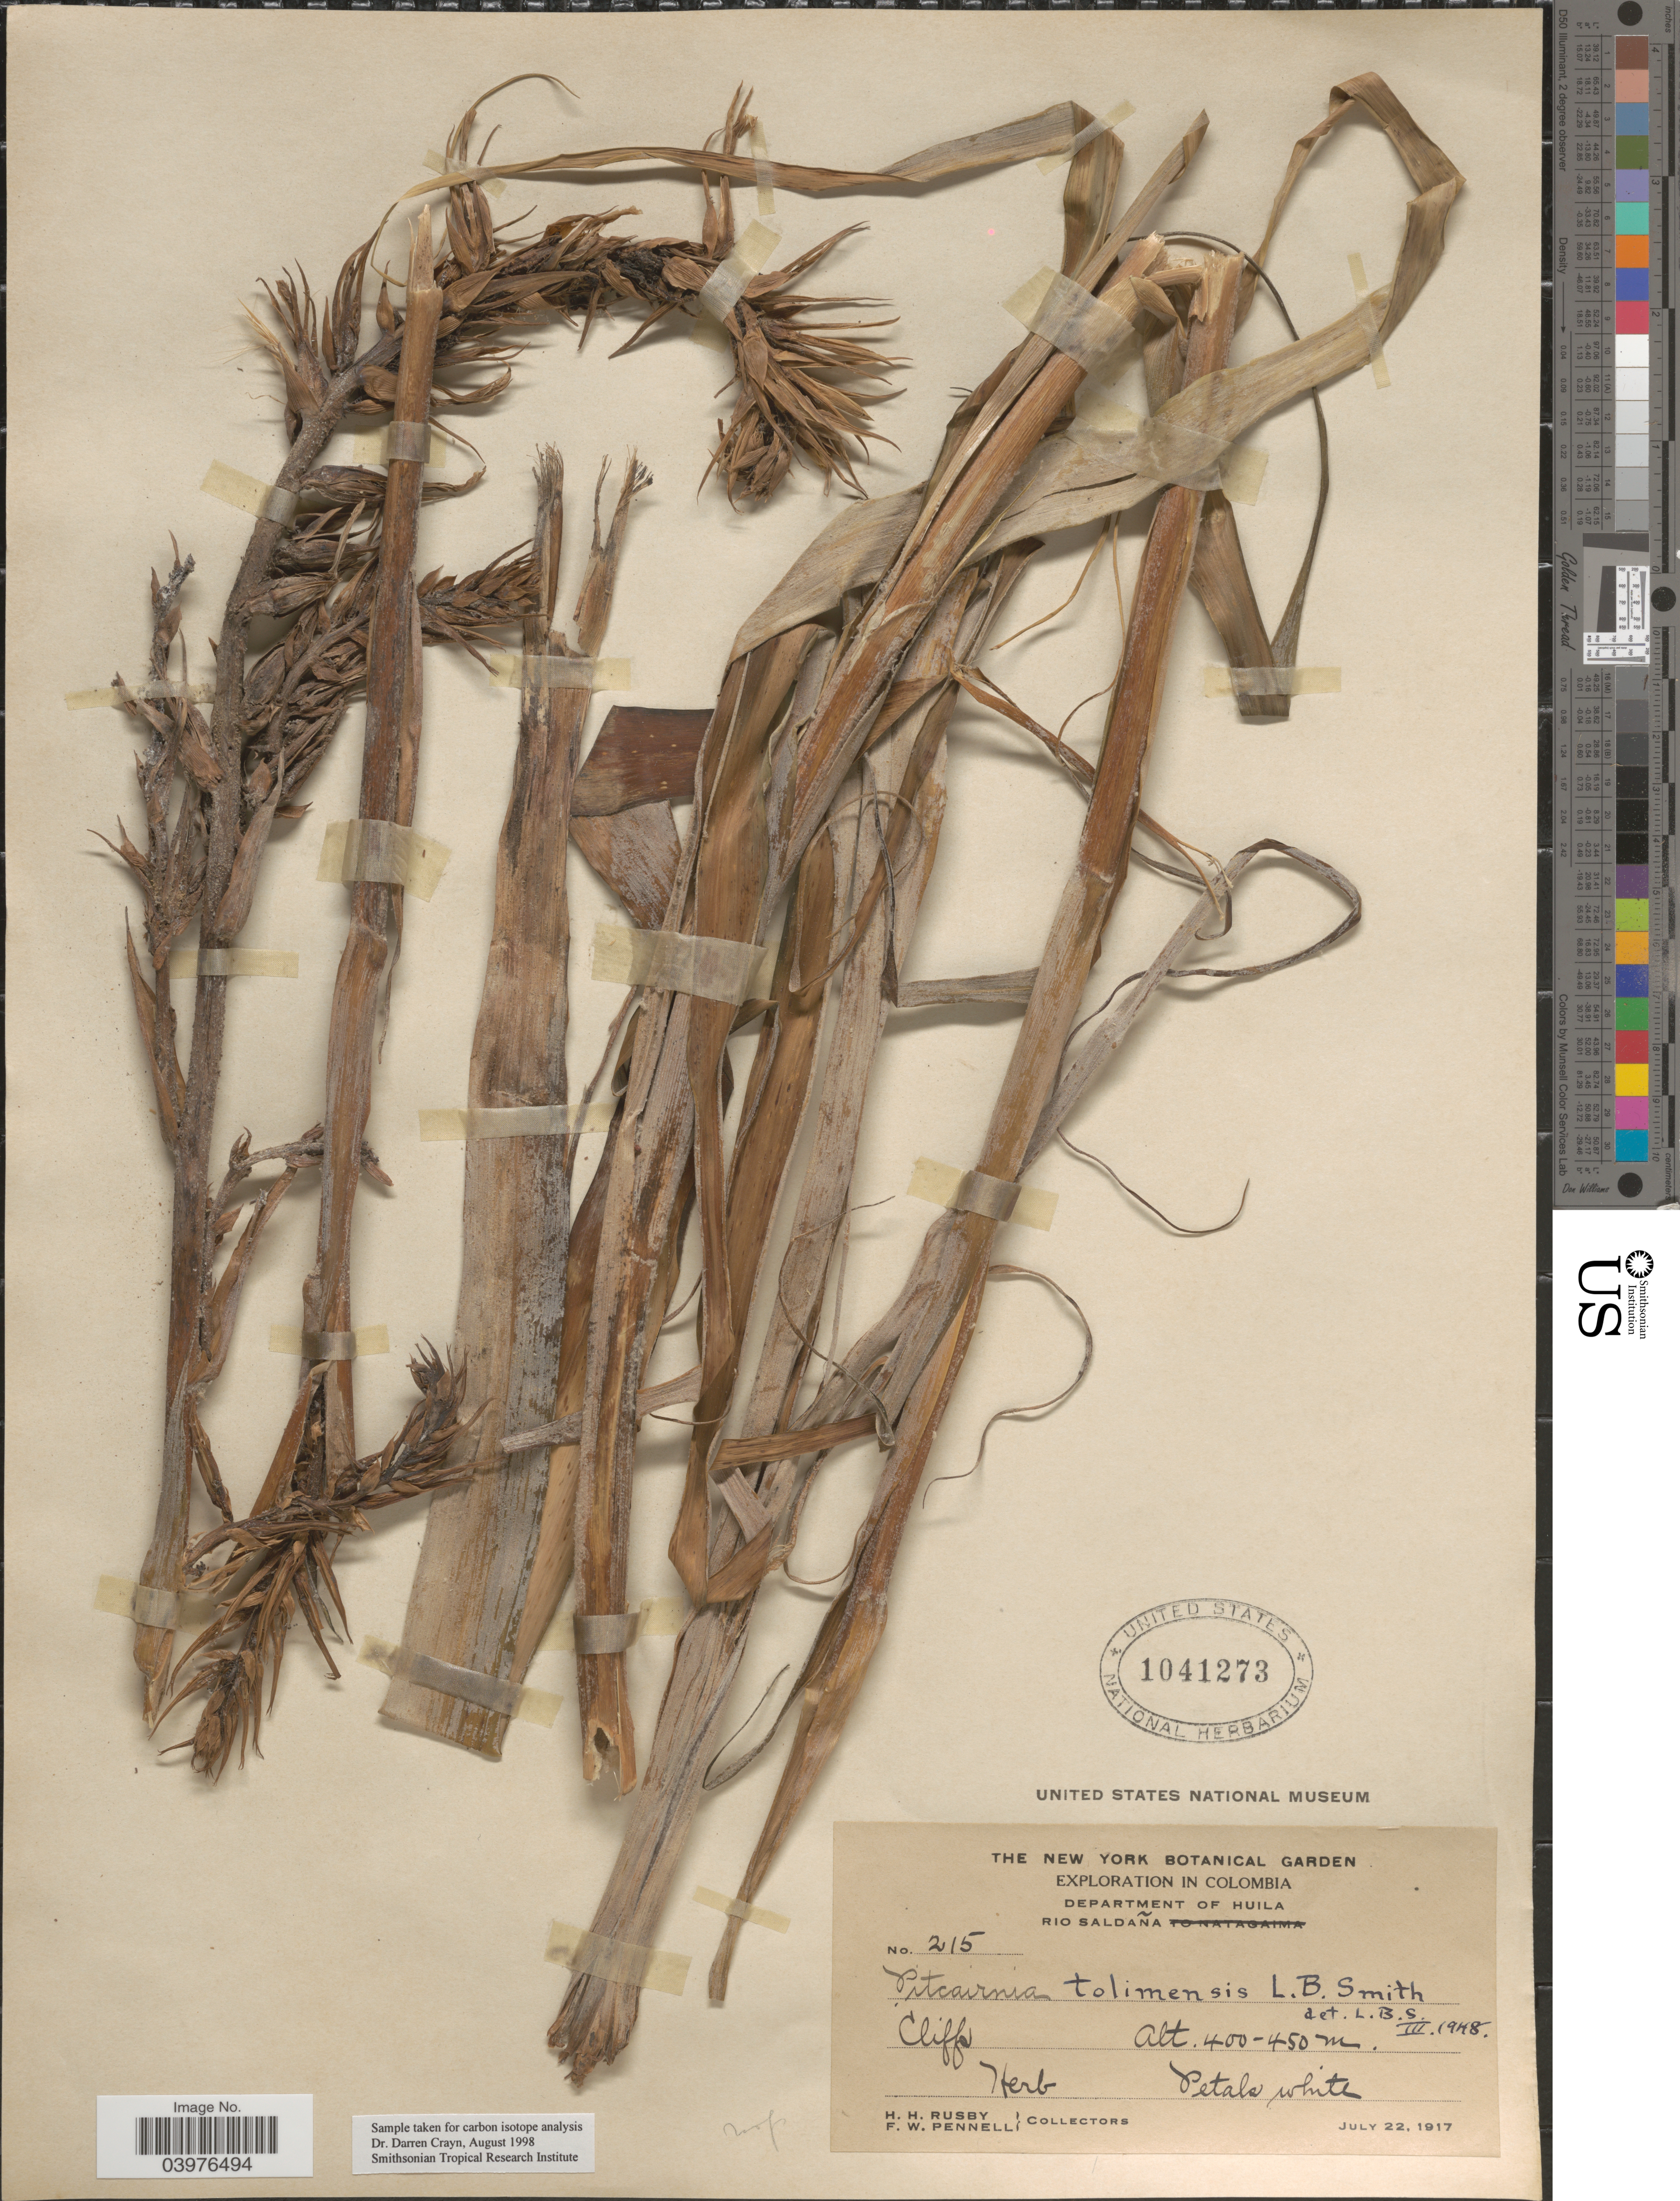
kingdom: Plantae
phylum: Tracheophyta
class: Liliopsida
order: Poales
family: Bromeliaceae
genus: Pitcairnia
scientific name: Pitcairnia tolimensis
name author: L.B. Sm.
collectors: H. H. Rusby & F. W. Pennell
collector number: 215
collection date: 1917-07-22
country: Colombia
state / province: Huila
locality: Rio Saldaña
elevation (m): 400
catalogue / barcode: US 1041273